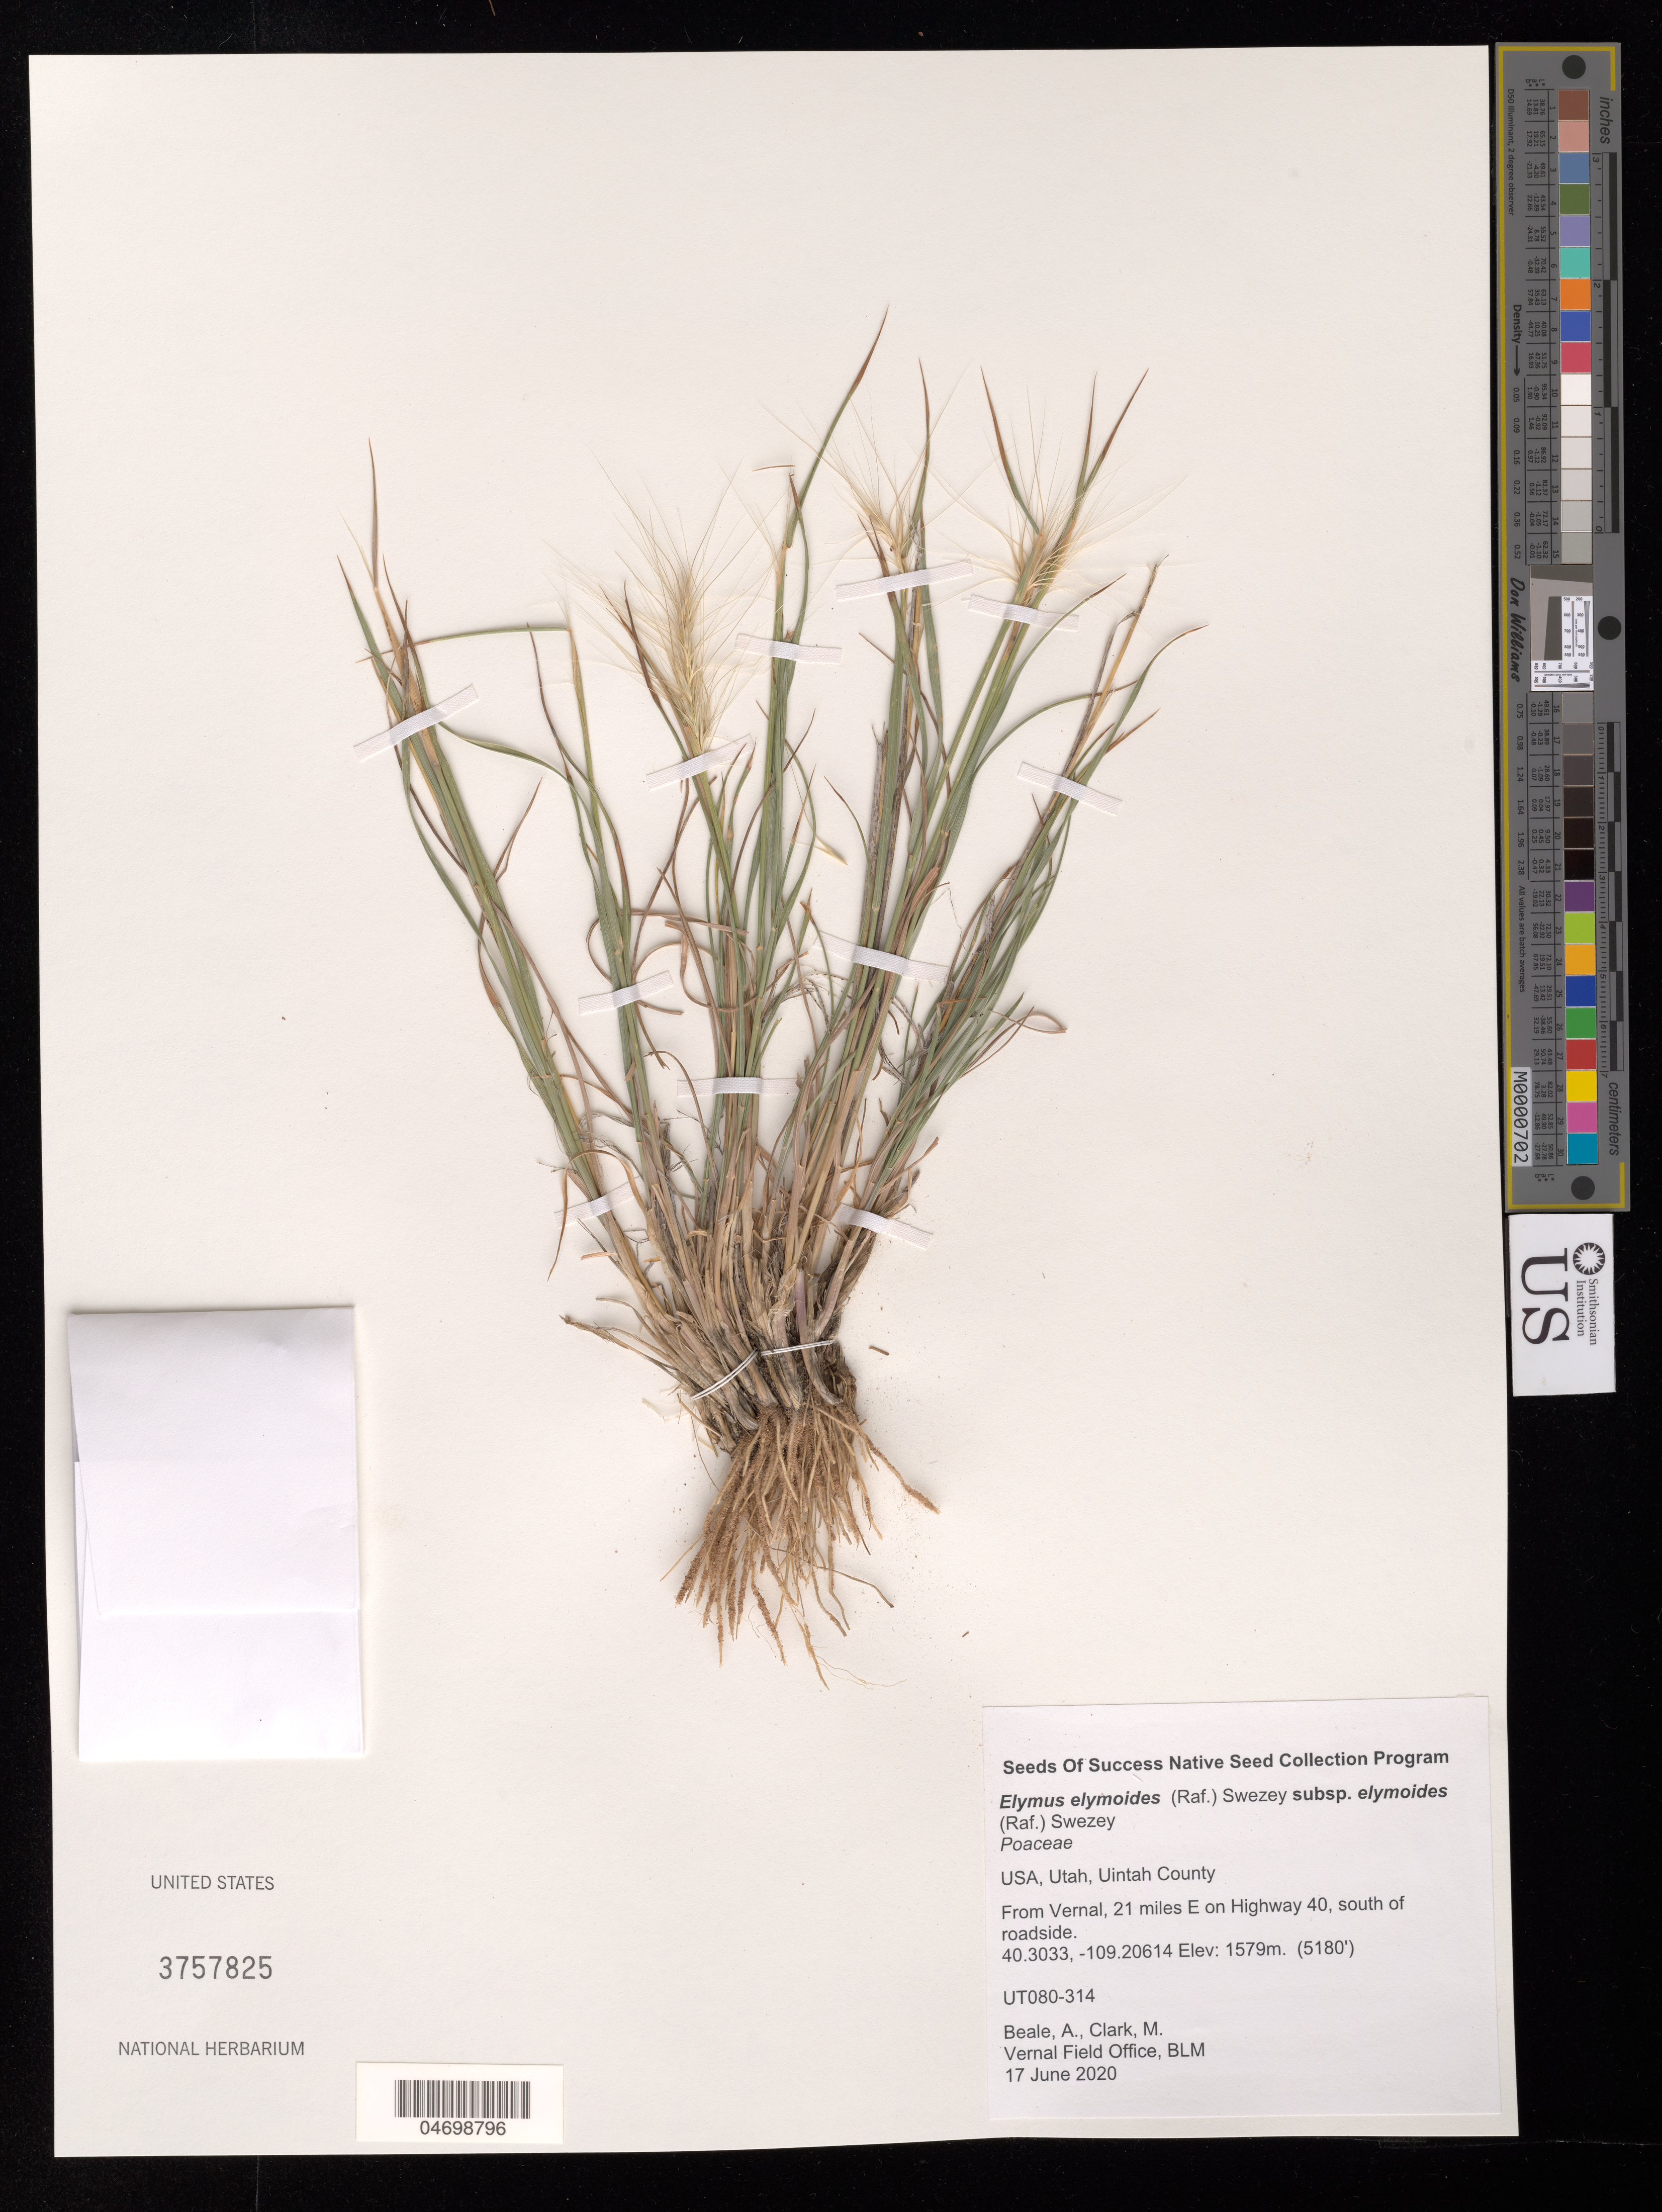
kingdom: Plantae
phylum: Tracheophyta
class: Liliopsida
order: Poales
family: Poaceae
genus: Elymus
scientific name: Elymus elymoides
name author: (Raf.) Swezey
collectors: A. Beale & M. Clark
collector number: UT080-314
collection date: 2020-06-17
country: United States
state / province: Utah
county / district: Uintah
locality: From Vernal, 21 mi. E on Hwy 40, on S side of road.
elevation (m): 1579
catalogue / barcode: US 3757825